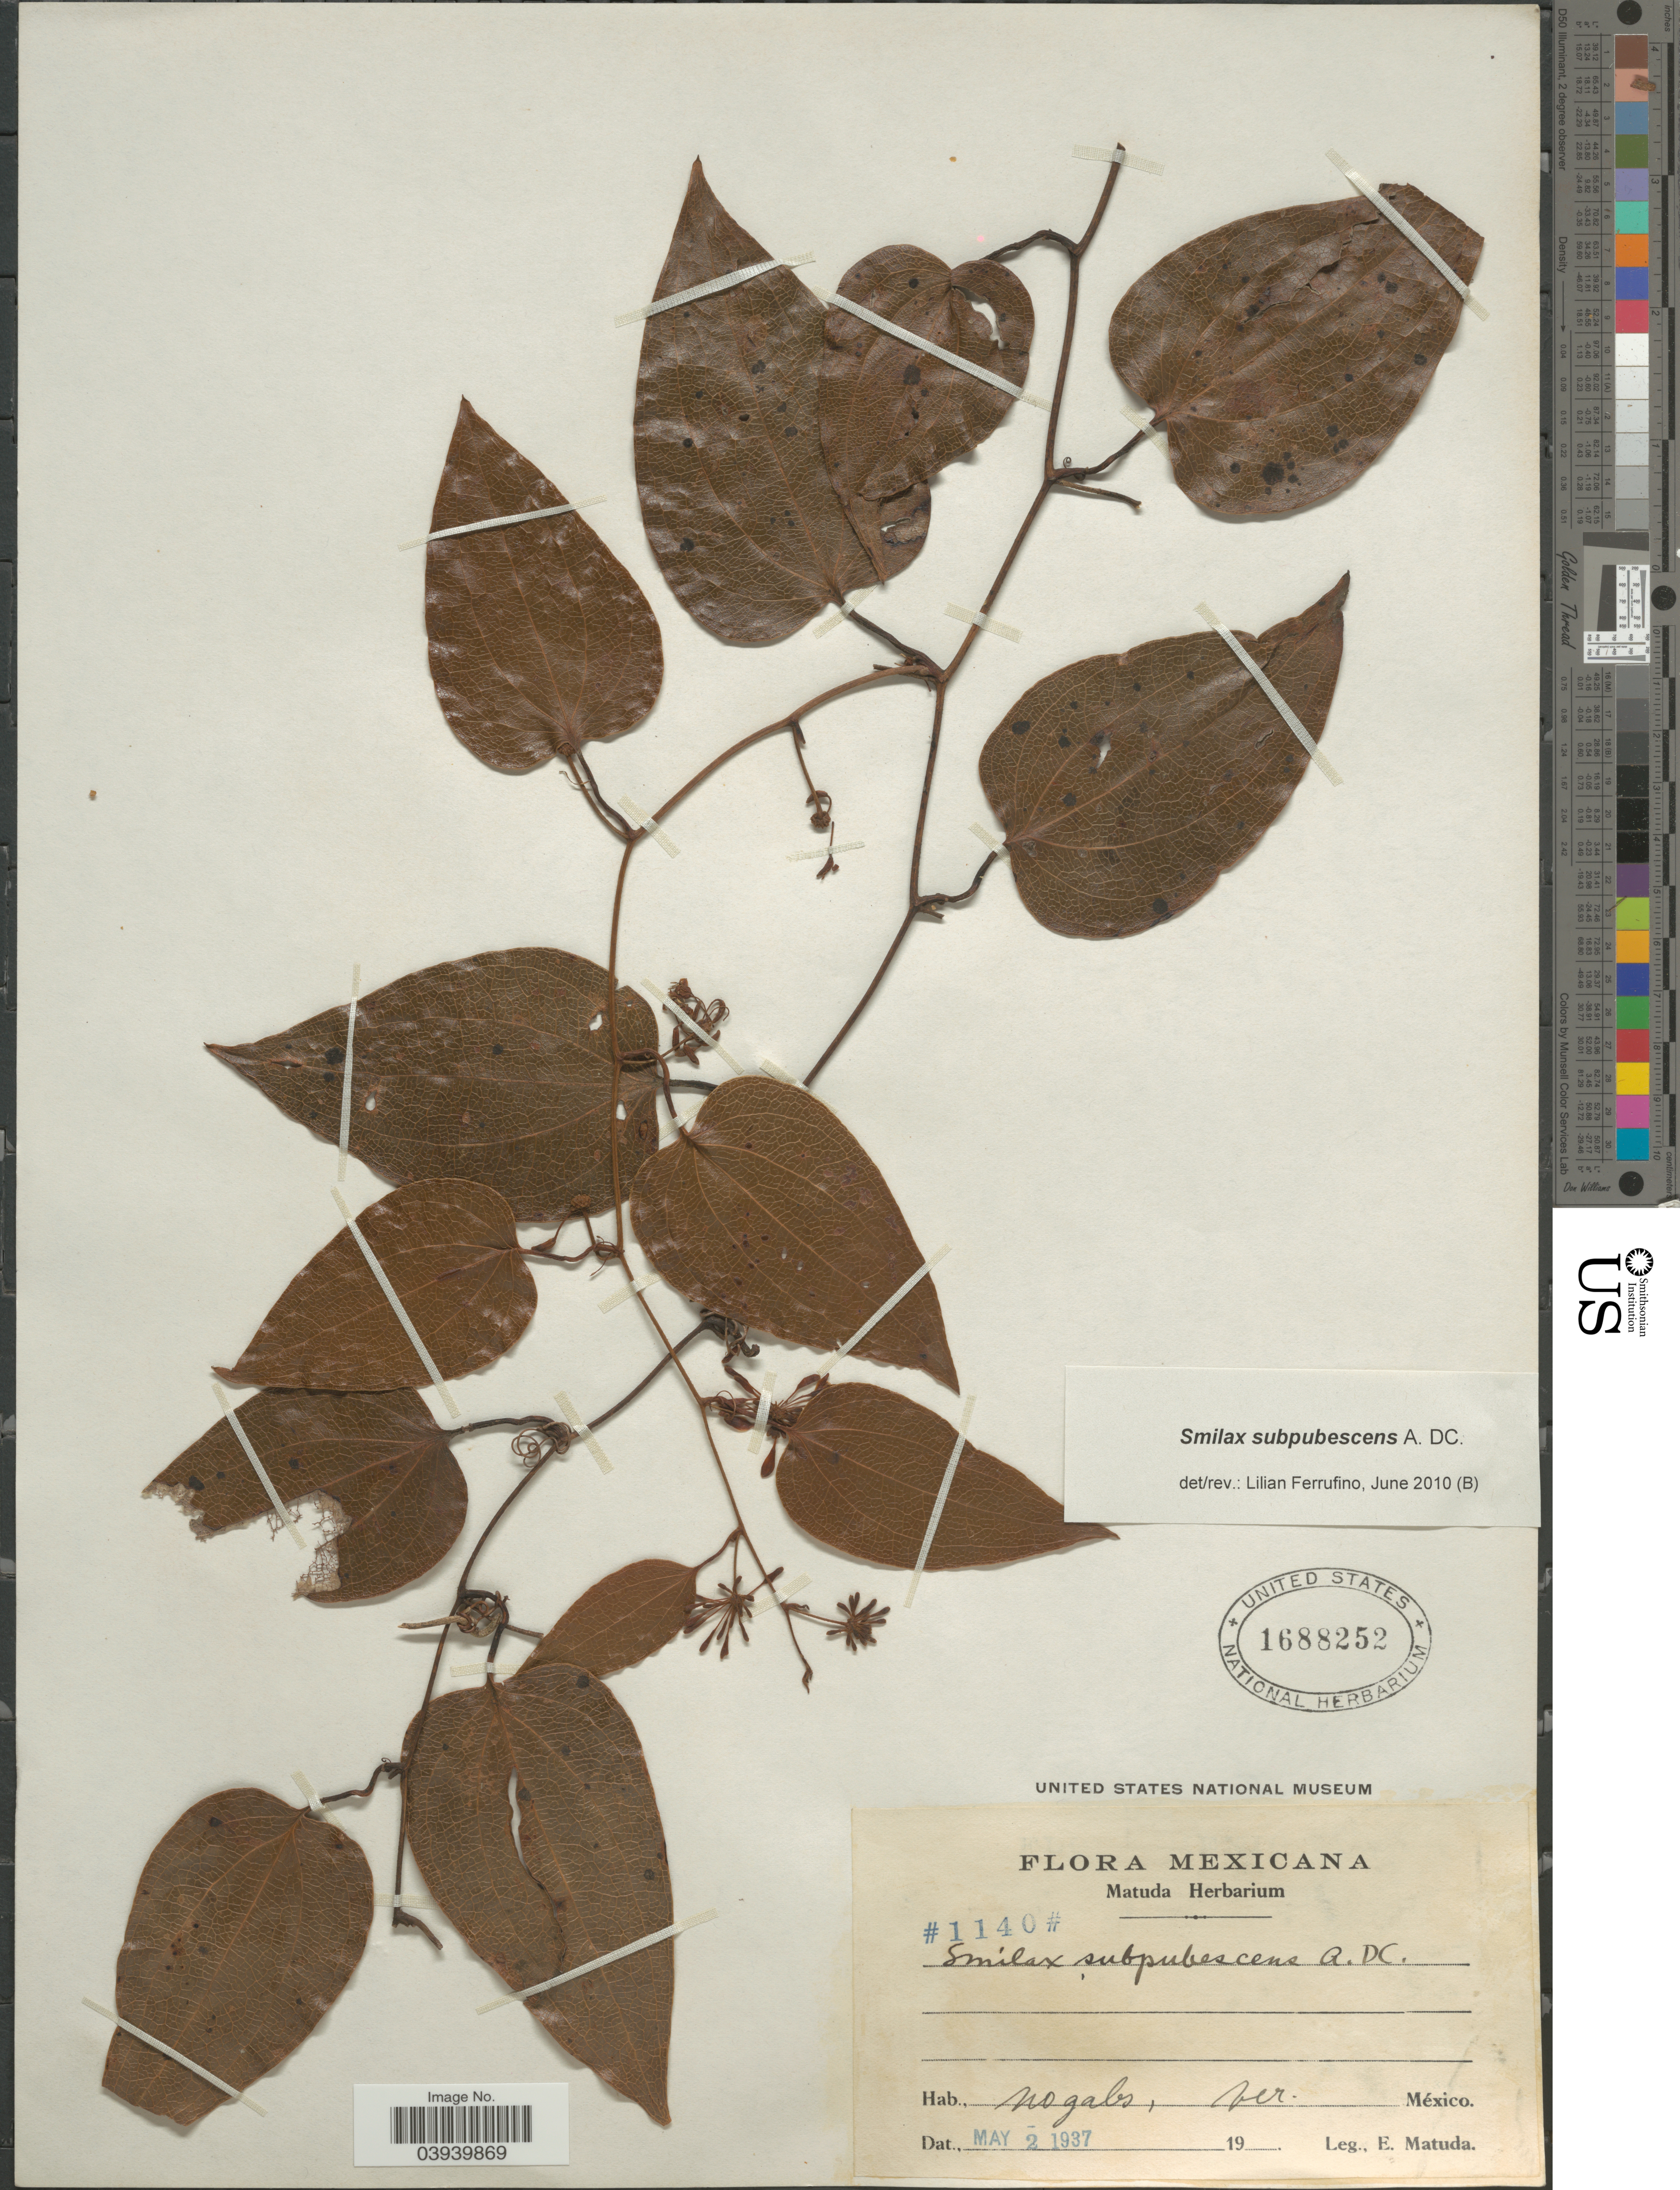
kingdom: Plantae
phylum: Tracheophyta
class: Liliopsida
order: Liliales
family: Smilacaceae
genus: Smilax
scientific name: Smilax subpubescens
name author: A. DC.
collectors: E. Matuda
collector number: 1140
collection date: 1937-05-02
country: Mexico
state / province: Veracruz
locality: Nogales.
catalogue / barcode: US 1688252